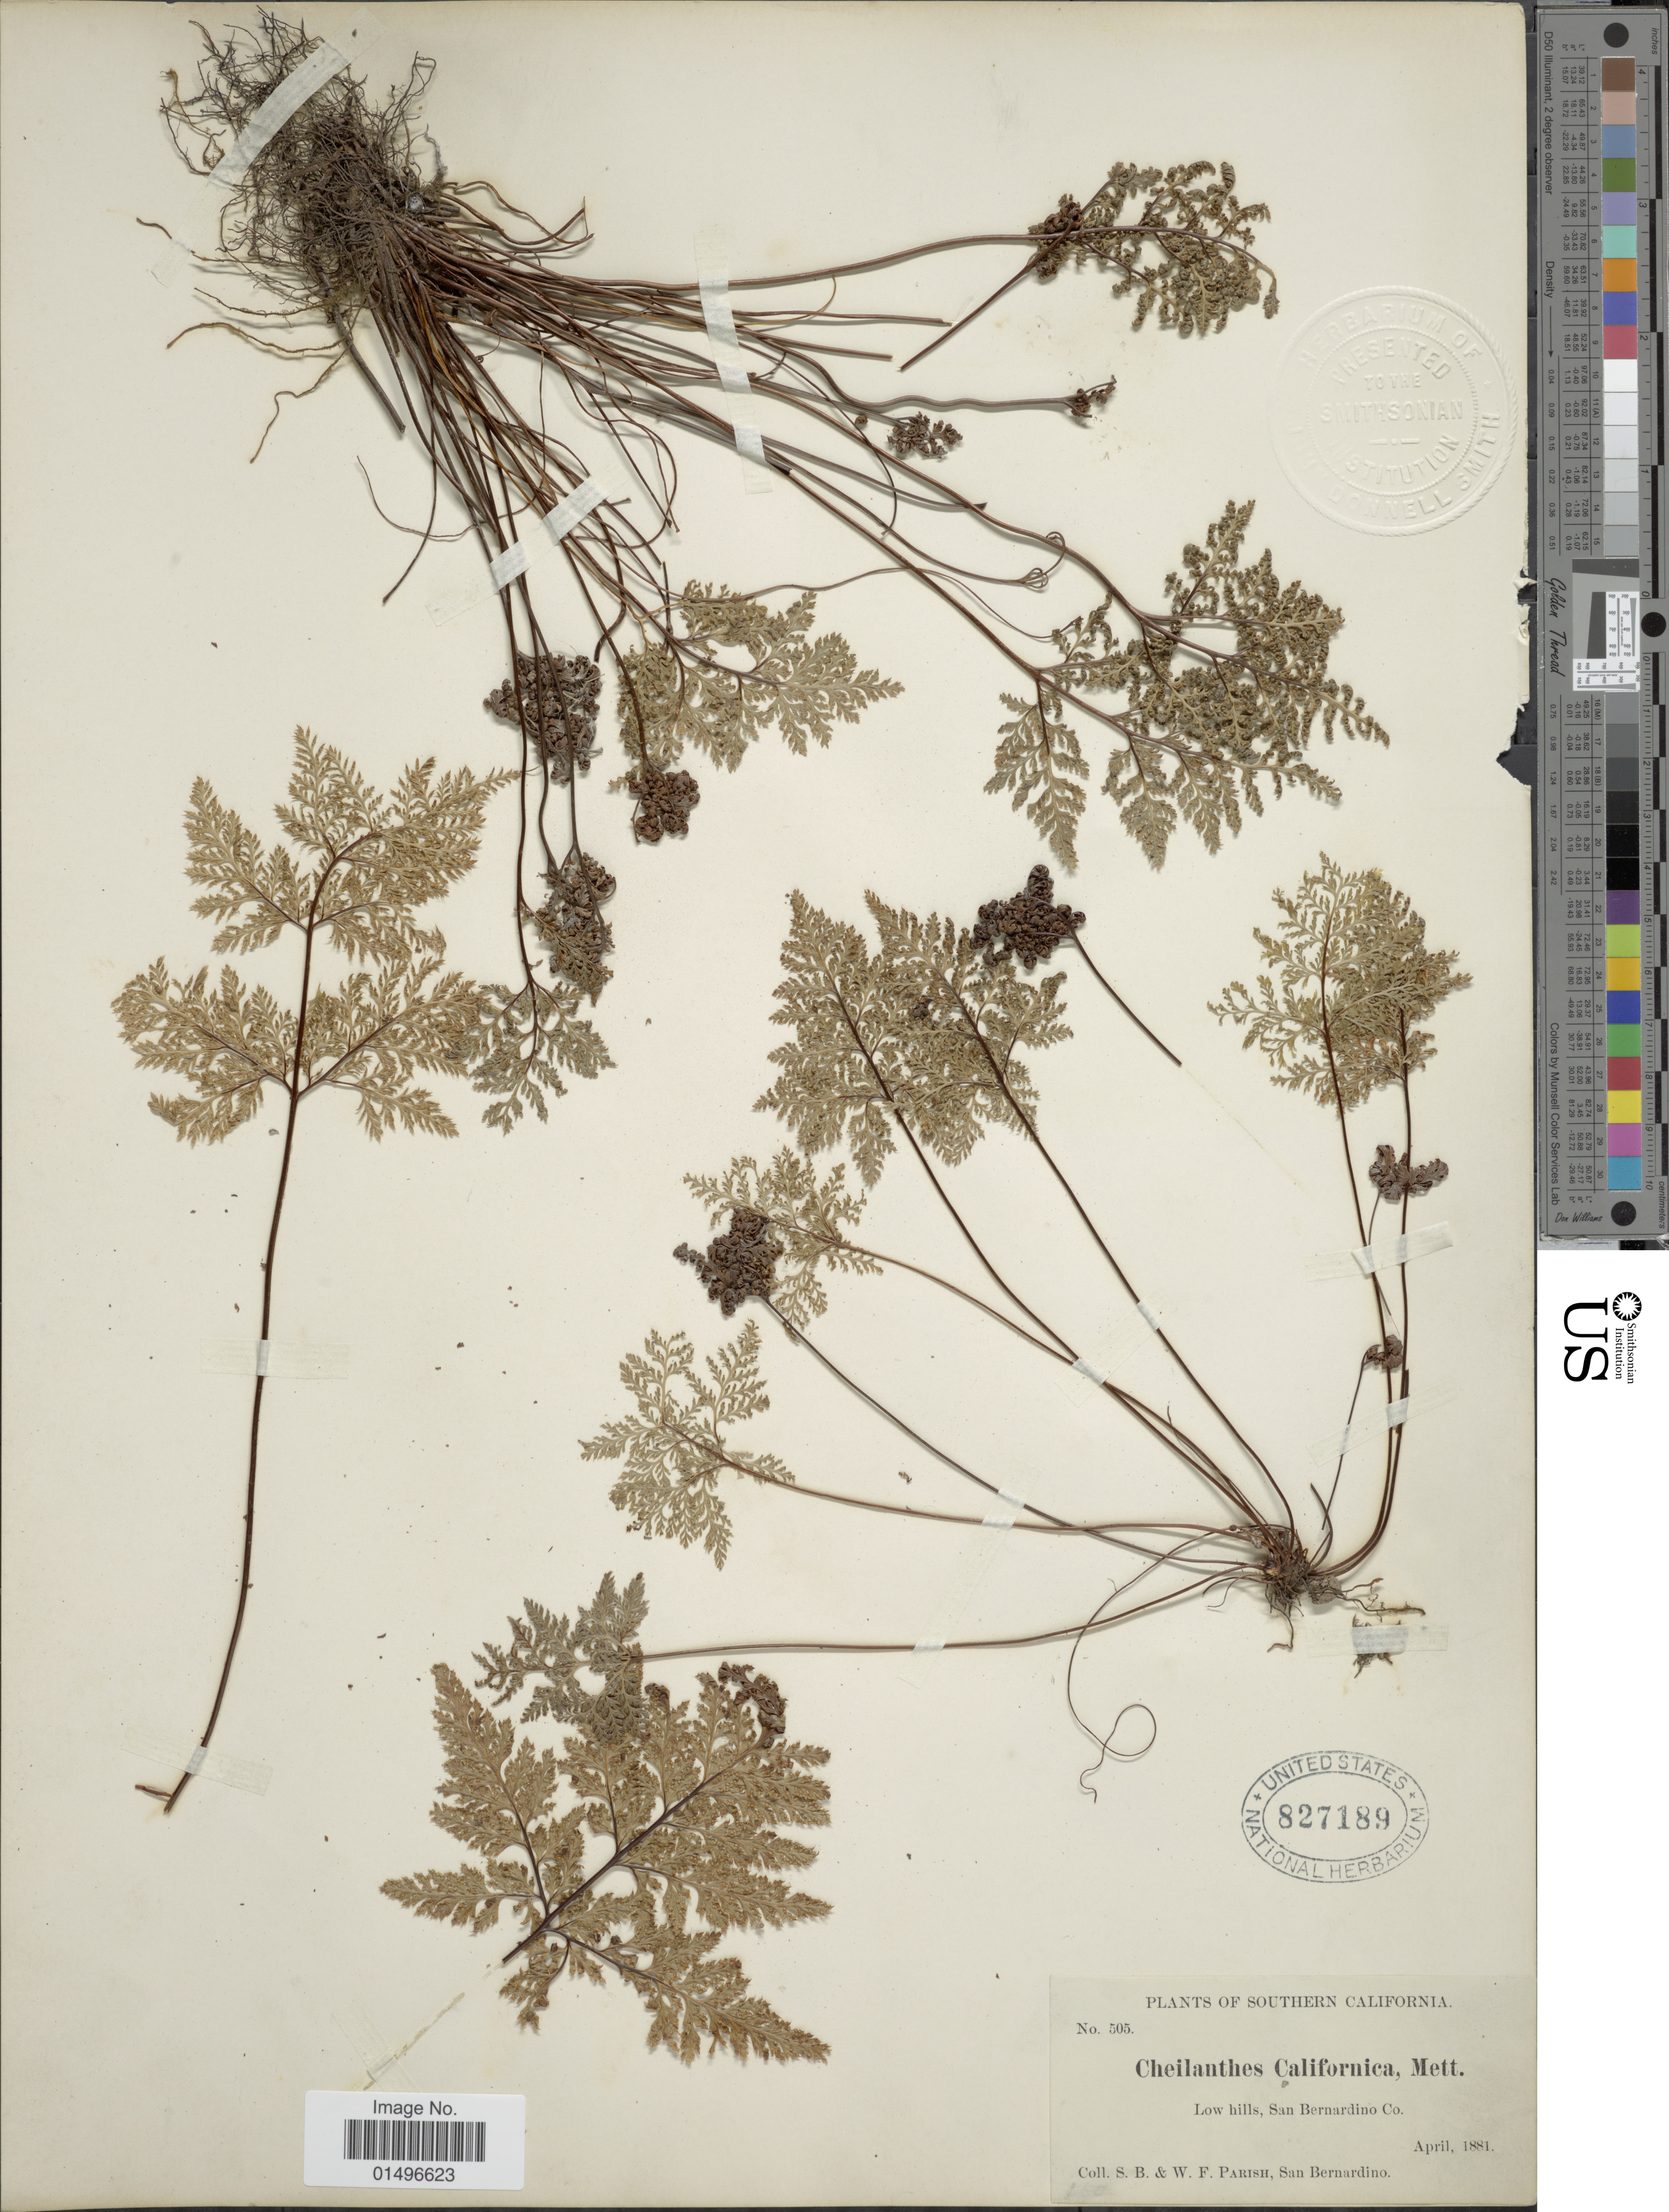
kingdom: Plantae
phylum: Tracheophyta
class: Polypodiopsida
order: Polypodiales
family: Pteridaceae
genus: Aspidotis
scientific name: Aspidotis californica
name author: (Hook.) Nutt. ex Copel.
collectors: S. B. Parish & W. F. Parish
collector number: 505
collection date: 1881-04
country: United States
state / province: California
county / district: San Bernardino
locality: Southern California, Low hills, San Bernardino Co.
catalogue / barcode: US 827189